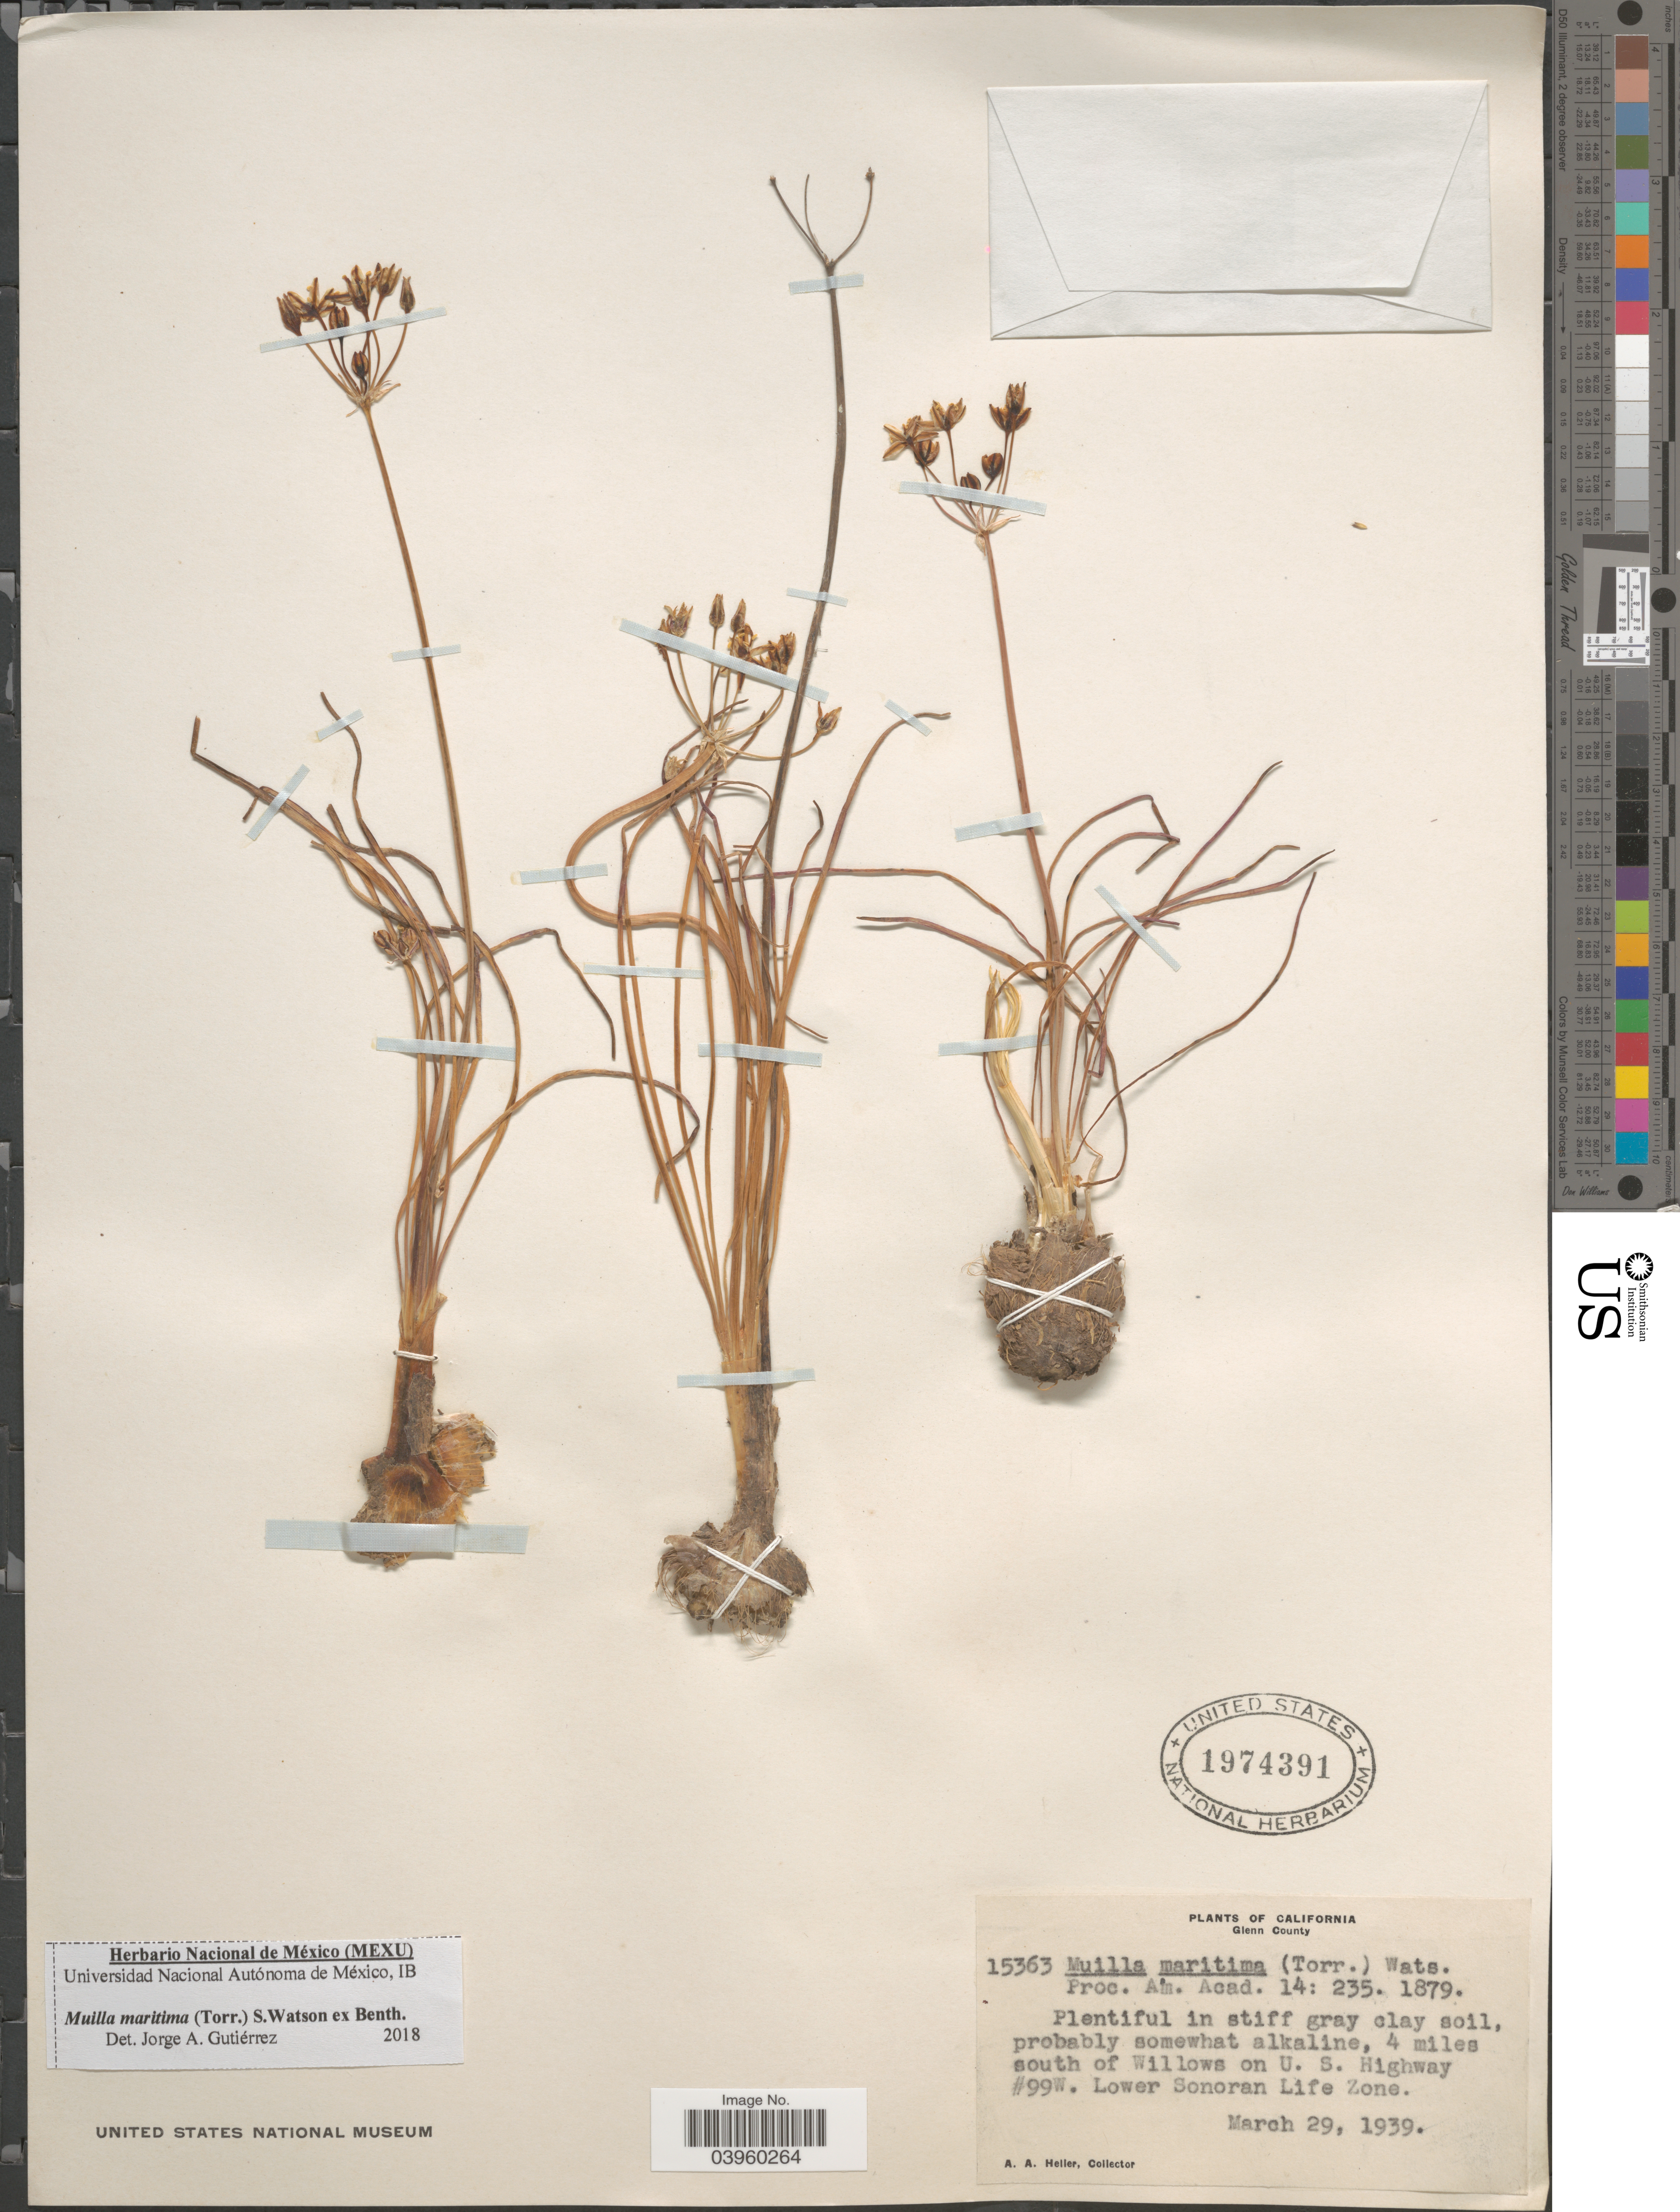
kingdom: Plantae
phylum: Tracheophyta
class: Liliopsida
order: Asparagales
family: Asparagaceae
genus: Muilla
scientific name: Muilla maritima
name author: (Torr.) S. Watson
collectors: A. A. Heller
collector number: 15363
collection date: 1939-03-29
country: United States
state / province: California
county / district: Glenn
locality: Glenn County. 4 miles south of Willows on U.S. Highway #99W. Lower Sonoran Life Zone.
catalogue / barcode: US 1974391